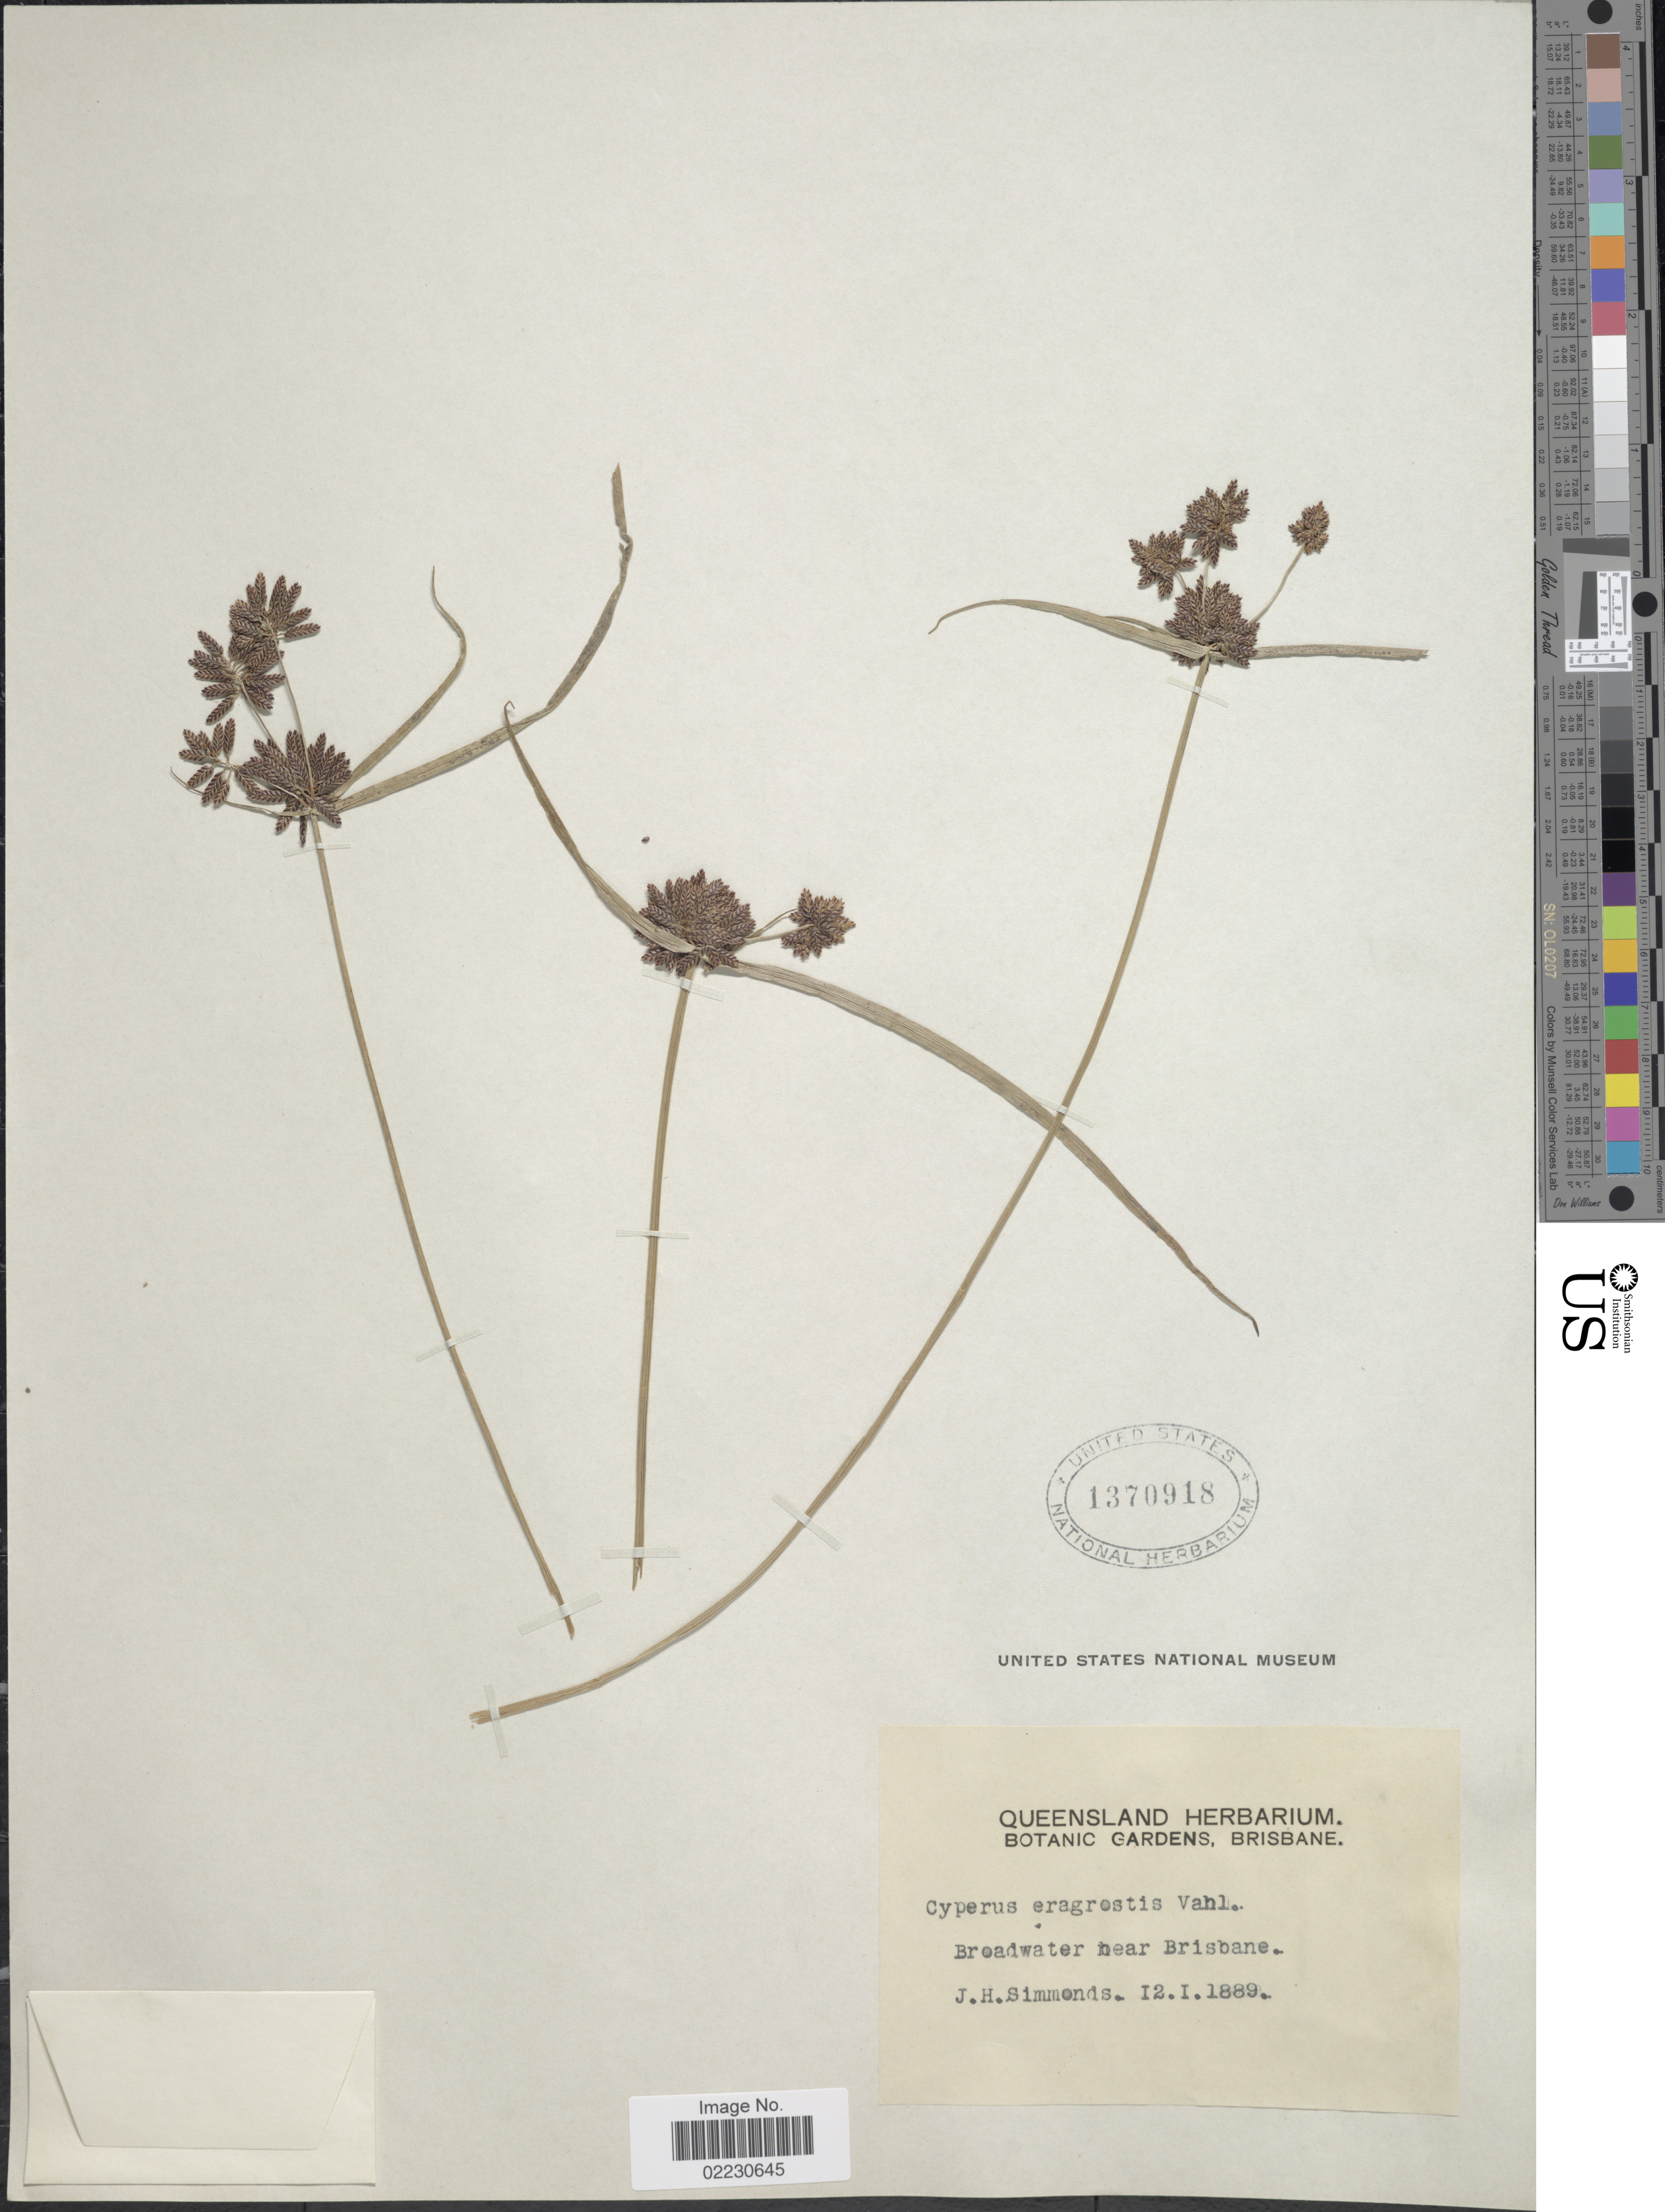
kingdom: Plantae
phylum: Tracheophyta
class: Liliopsida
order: Poales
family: Cyperaceae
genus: Cyperus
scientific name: Cyperus eragrostis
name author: Lam.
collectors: J. Simmonds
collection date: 1889-01-12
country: Australia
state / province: Queensland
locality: Broadwater near Brisbane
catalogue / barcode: US 1370918